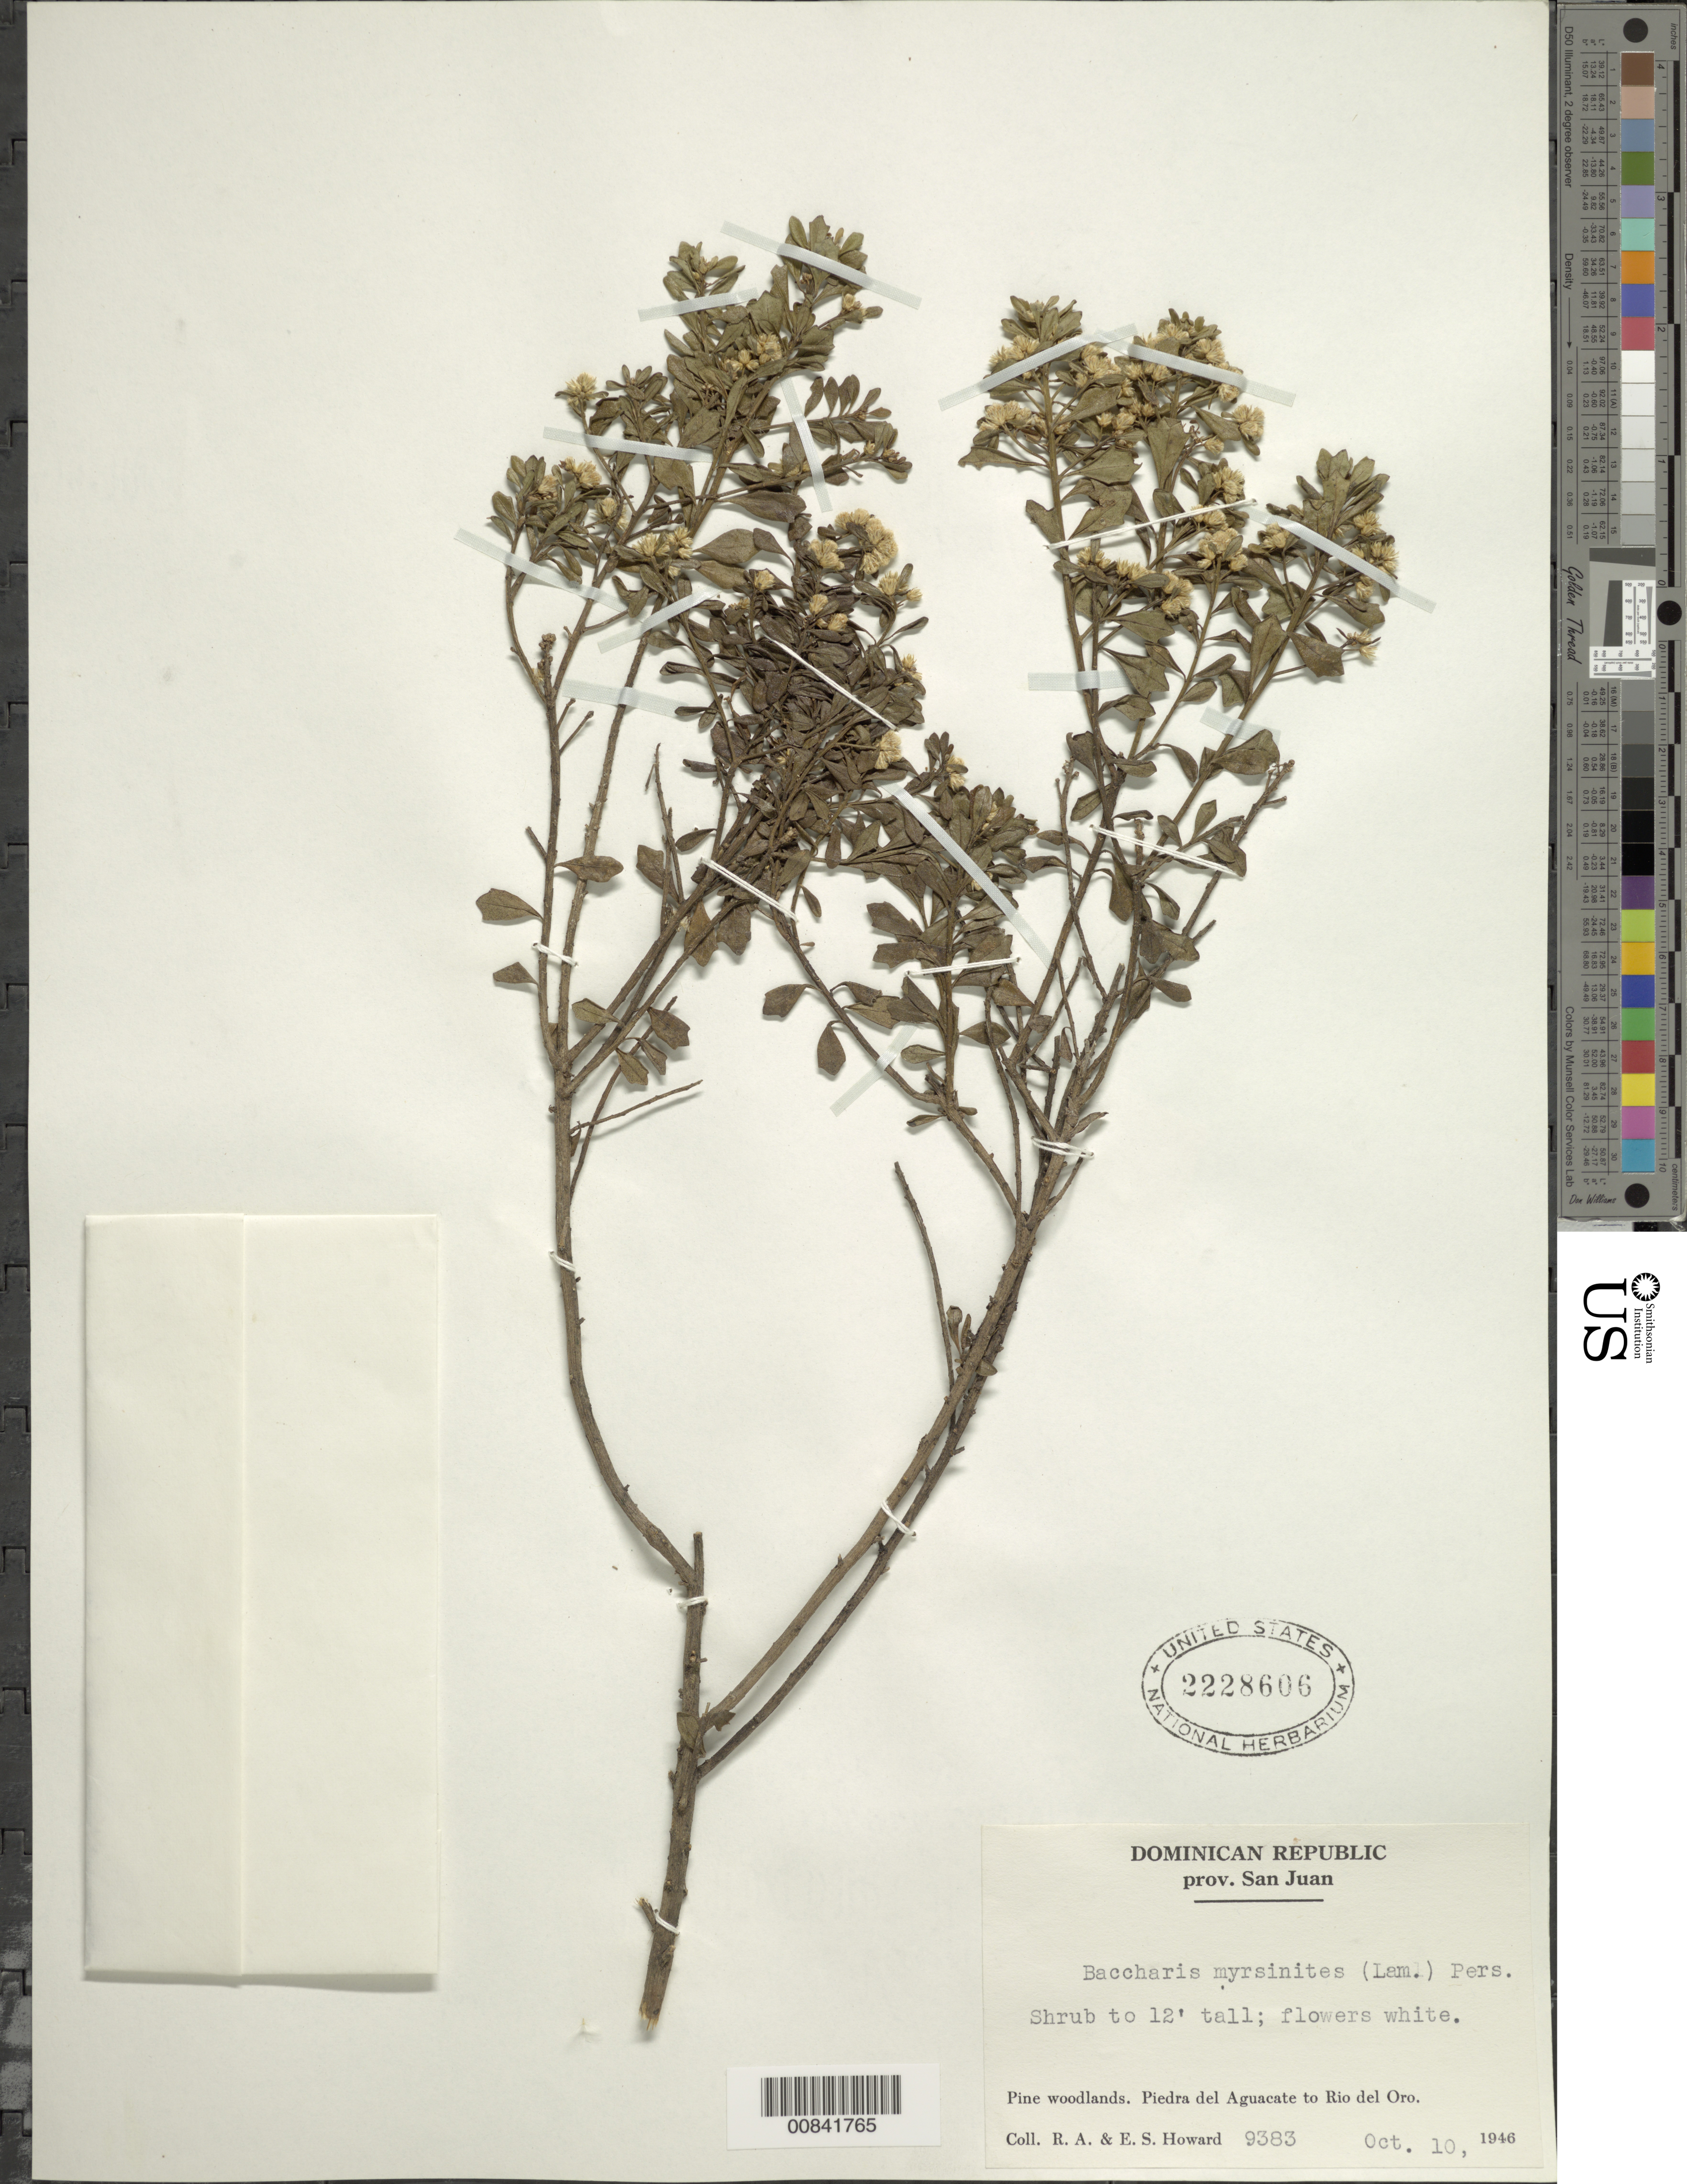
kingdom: Plantae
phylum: Tracheophyta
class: Magnoliopsida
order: Asterales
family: Asteraceae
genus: Baccharis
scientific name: Baccharis myrsinites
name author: Pers.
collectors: R. A. Howard & E. S. Howard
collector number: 9383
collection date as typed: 10 Oct 1946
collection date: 1946-10-10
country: Dominican Republic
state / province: San Juan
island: Hispaniola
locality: Piedra del Aguacate to Rio del Oro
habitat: Pine woodlands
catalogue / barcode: US 2228606